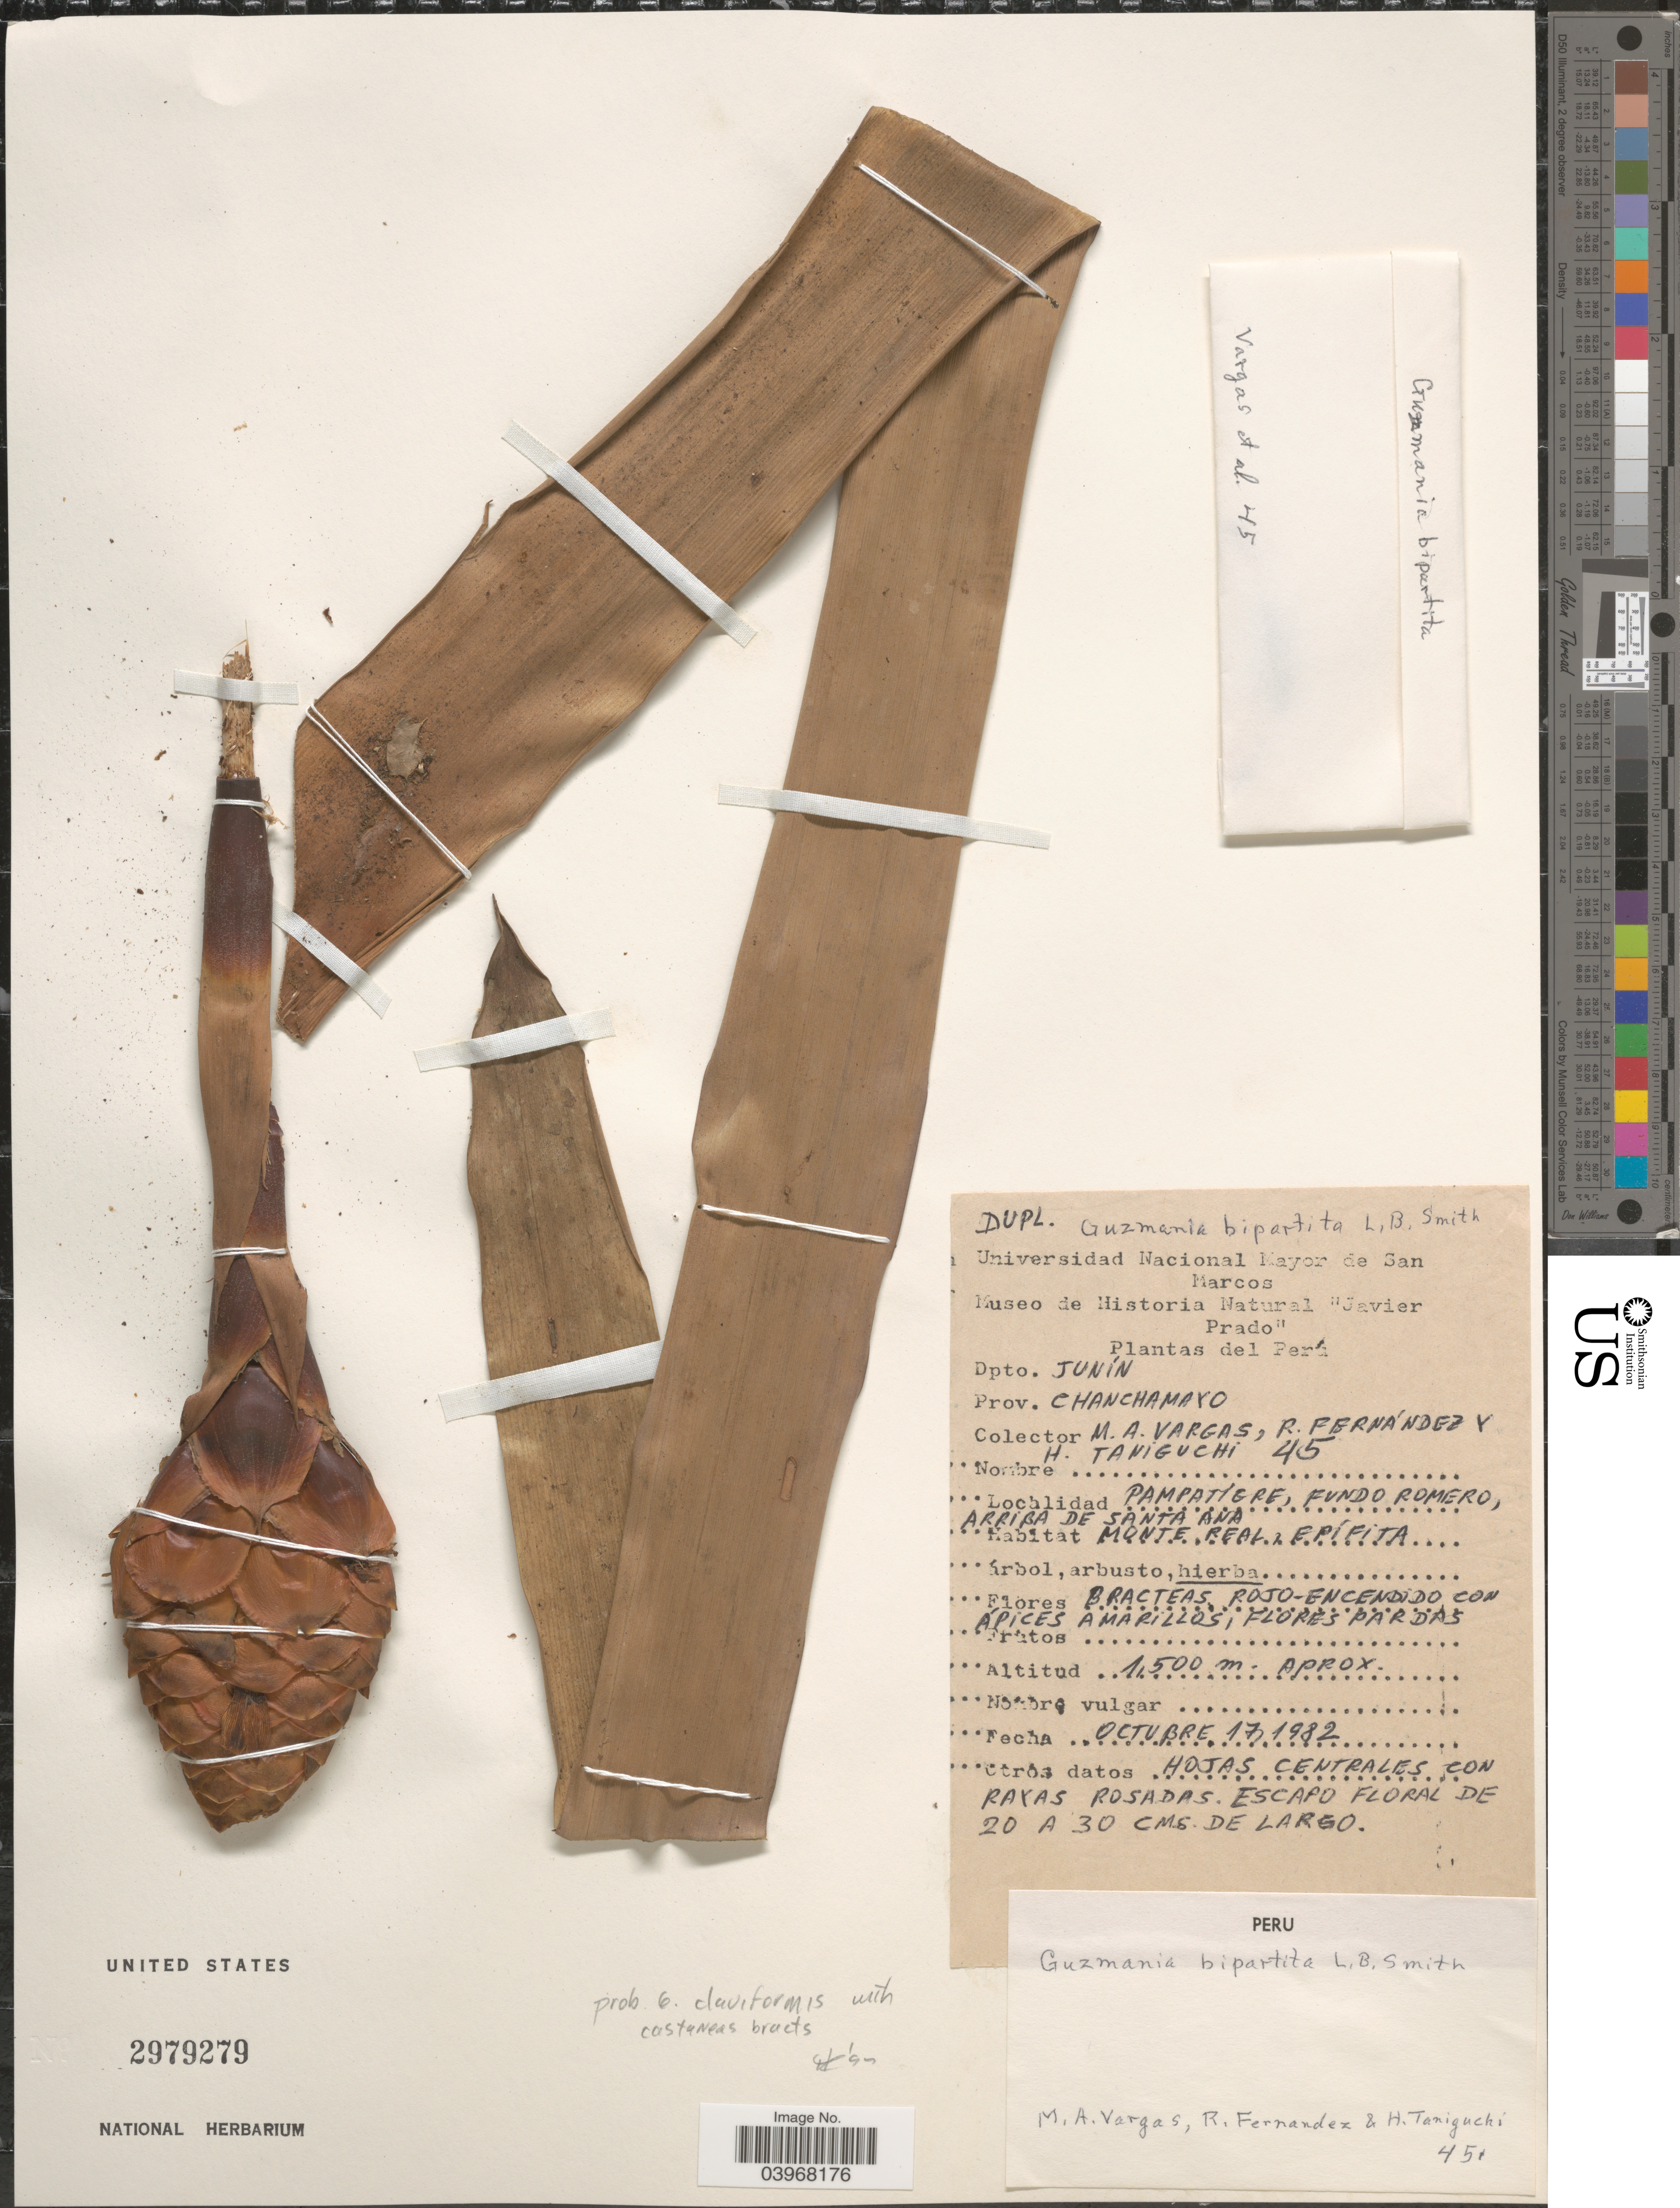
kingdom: Plantae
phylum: Tracheophyta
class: Liliopsida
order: Poales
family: Bromeliaceae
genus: Guzmania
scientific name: Guzmania bipartita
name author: L.B. Sm.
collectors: M. Vargas, R. Fernandez & H. Taniguchi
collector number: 45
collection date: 1982-10-17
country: Peru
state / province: Junín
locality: Dpto. Junín. Chanchamayo. Pampatigre, fundo Romero, arriba de Santa Ana. Monte Real & Epifita.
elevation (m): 1500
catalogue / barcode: US 2979279